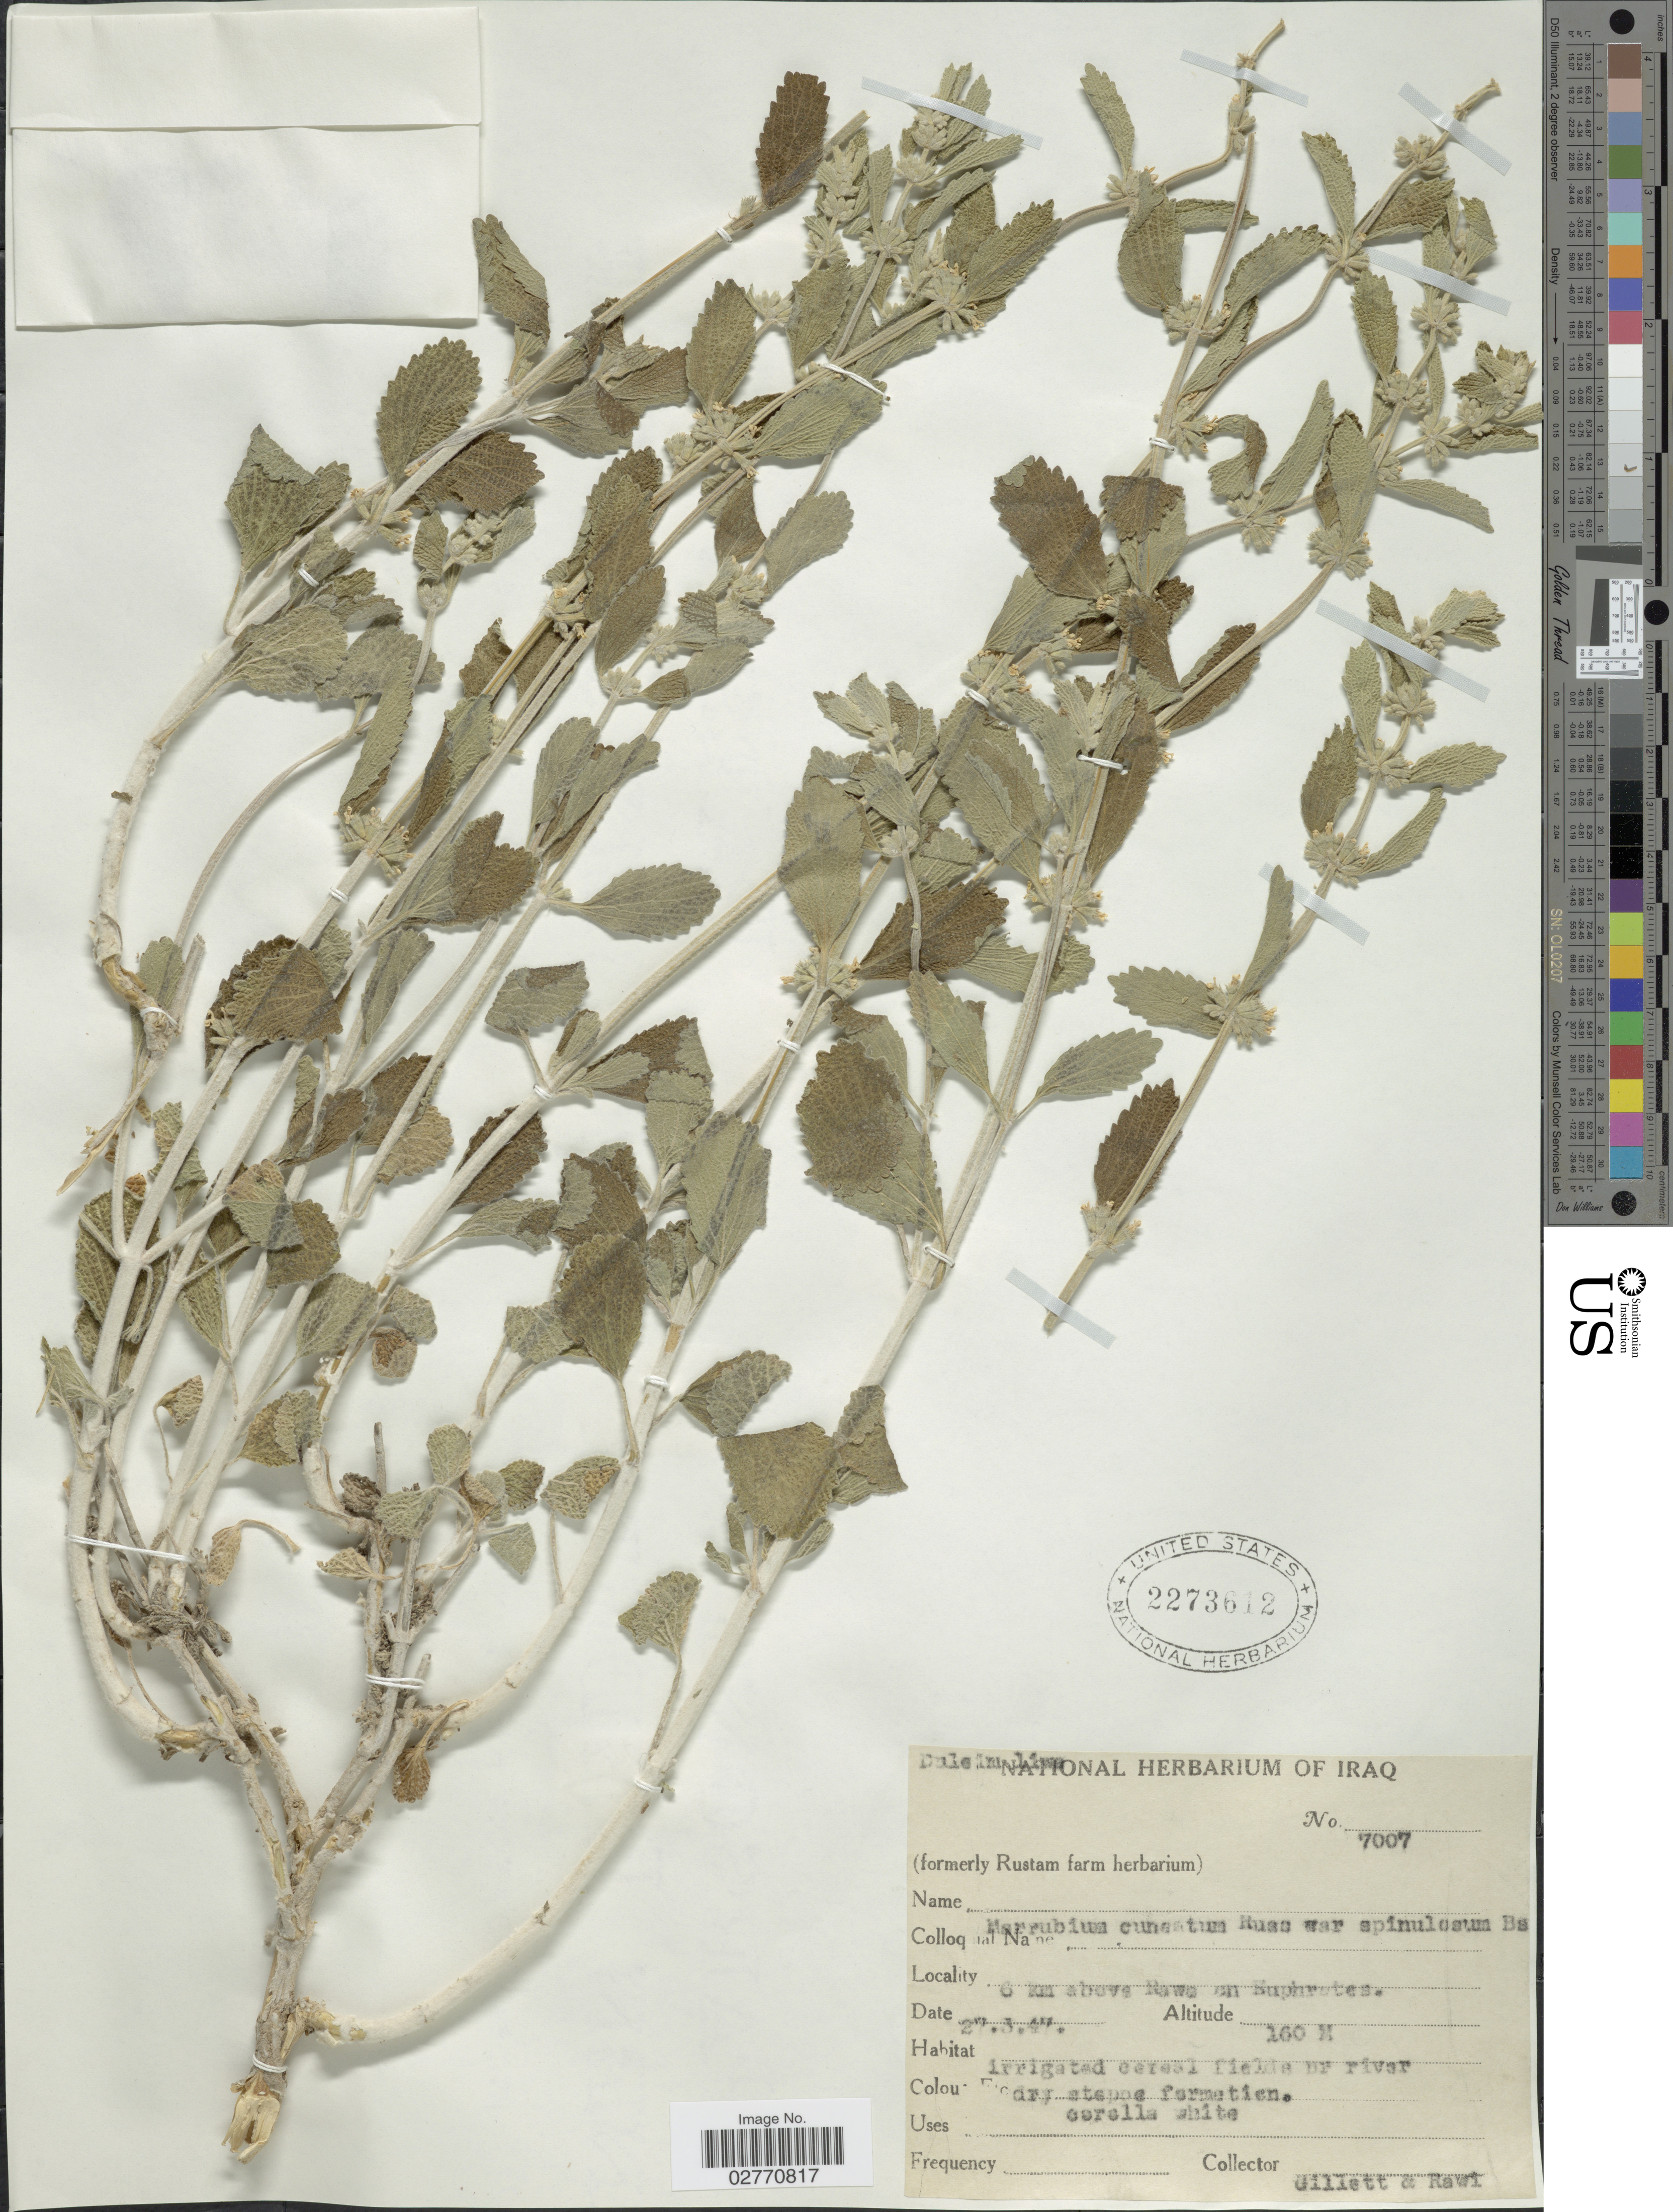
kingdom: Plantae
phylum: Tracheophyta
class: Magnoliopsida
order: Lamiales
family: Lamiaceae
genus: Marrubium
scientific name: Marrubium cuneatum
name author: Banks & Sol.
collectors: Gillett, -- & -. Rawi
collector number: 7007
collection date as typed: Transcribed d/m/y: 27/3/47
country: Iraq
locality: Duleim liwa. 6 km above Rawa on Euphrates.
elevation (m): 160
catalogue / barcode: US 2273612